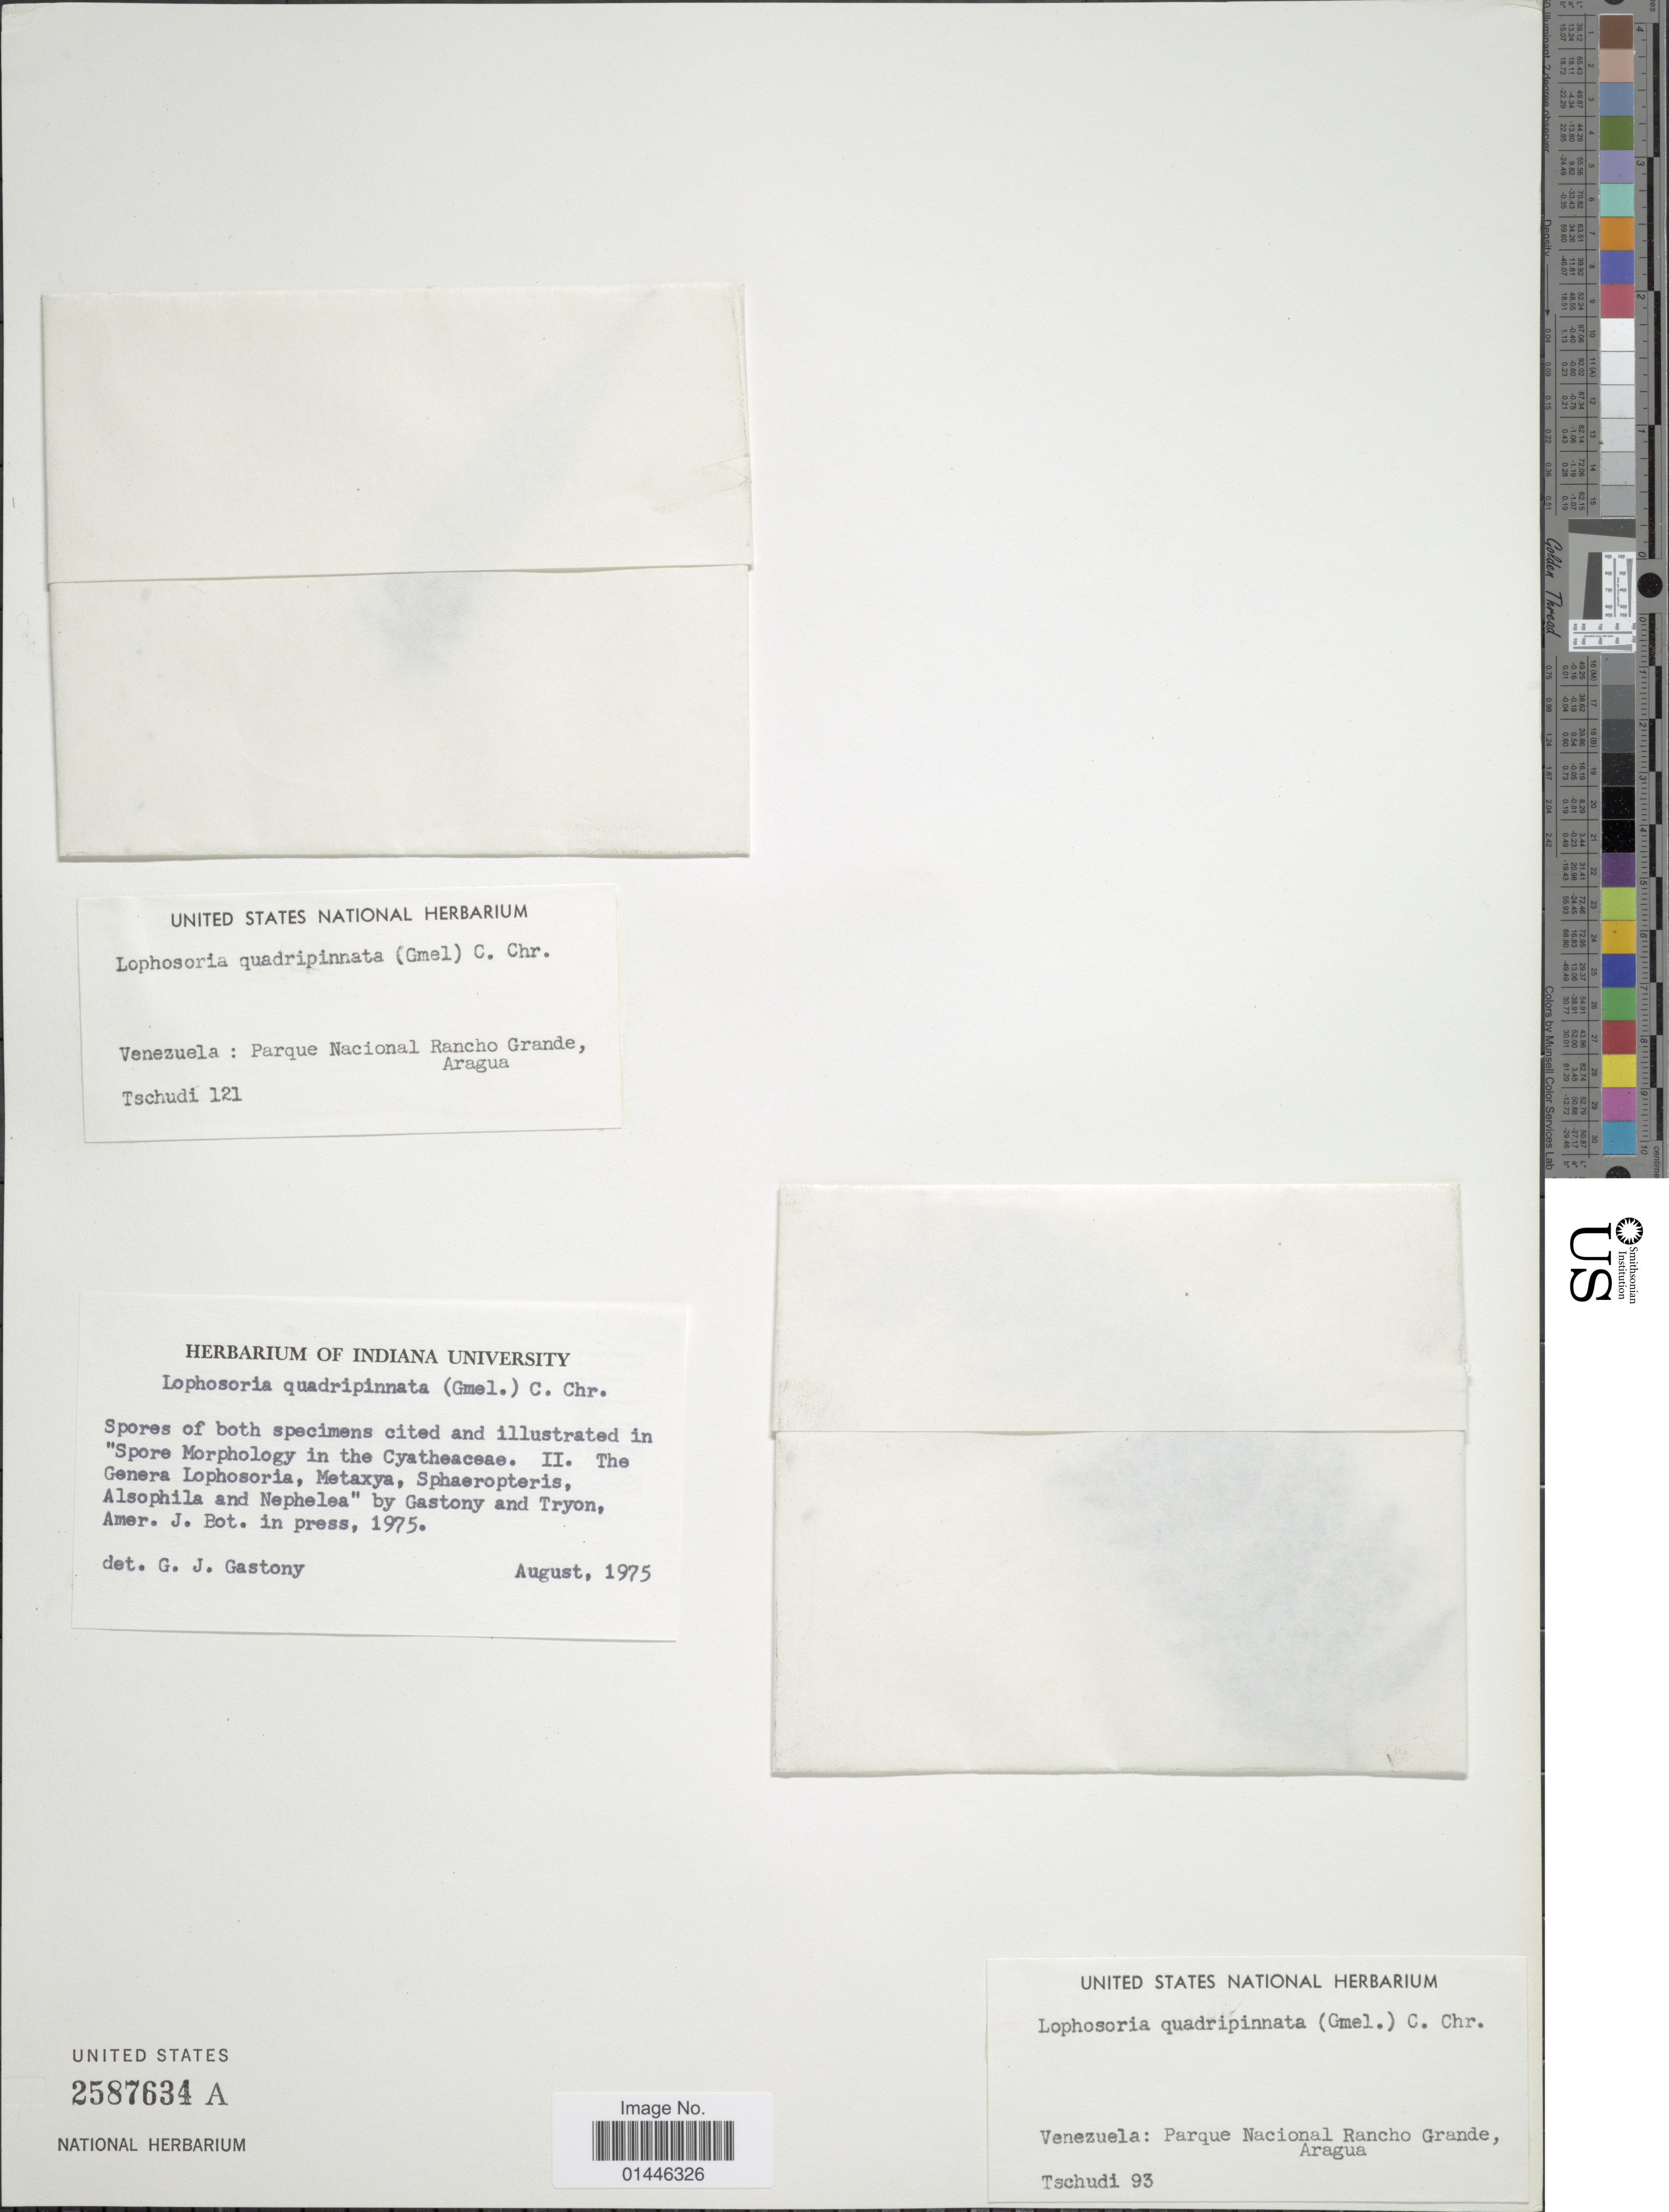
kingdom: Plantae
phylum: Tracheophyta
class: Polypodiopsida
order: Cyatheales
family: Dicksoniaceae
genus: Lophosoria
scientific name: Lophosoria quadripinnata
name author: (J.F. Gmel.) C. Chr.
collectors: Tschudi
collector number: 93/121?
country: Venezuela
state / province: Aragua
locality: Parque Nacional Rancho Grande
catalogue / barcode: US 2587634A